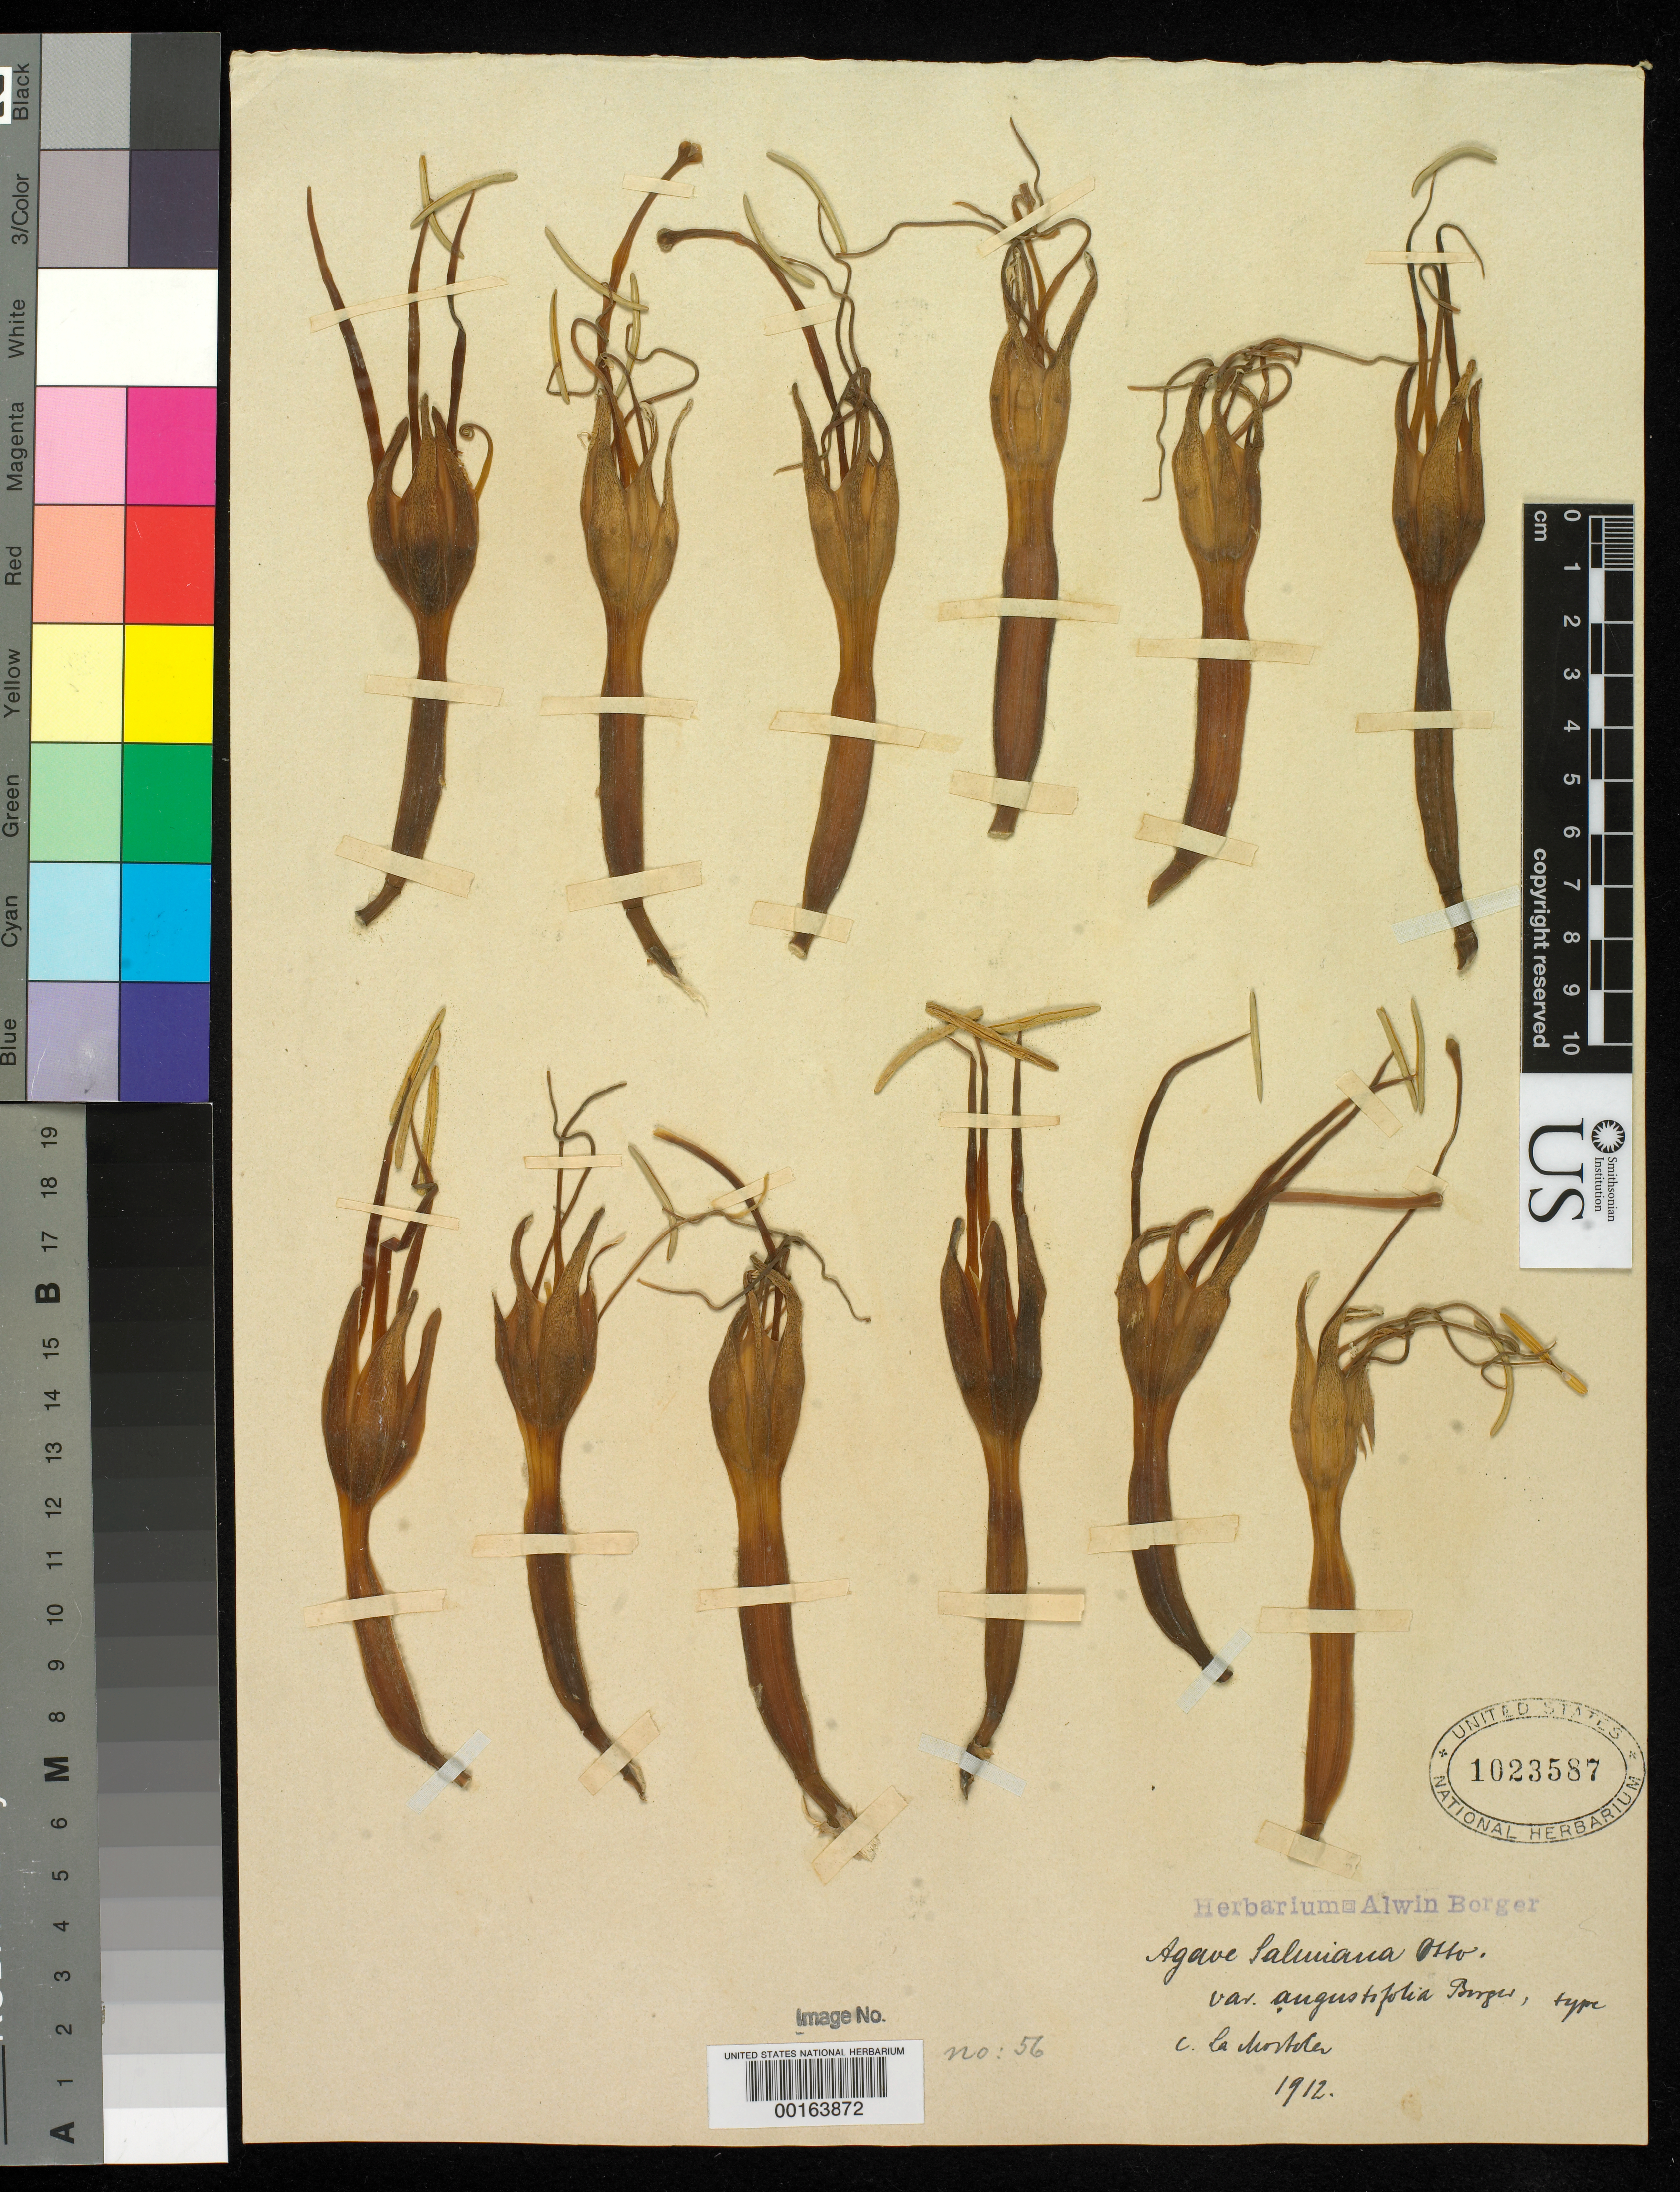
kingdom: Plantae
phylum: Tracheophyta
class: Liliopsida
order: Asparagales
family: Asparagaceae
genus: Agave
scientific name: Agave salmiana var. angustifolia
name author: A. Berger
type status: Syntype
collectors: A. Berger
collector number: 56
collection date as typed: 1912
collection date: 1912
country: Mexico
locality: Cultivated at La Mortola, Italy.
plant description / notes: No specimens cited in protologue; several sheets at US annotated "type" (apparently by Berger), duplicates with collection date of 6 VIII 1909 cited by Gentry as type.; Specimen ex herbarium Alwin Berger.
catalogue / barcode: US 1023587